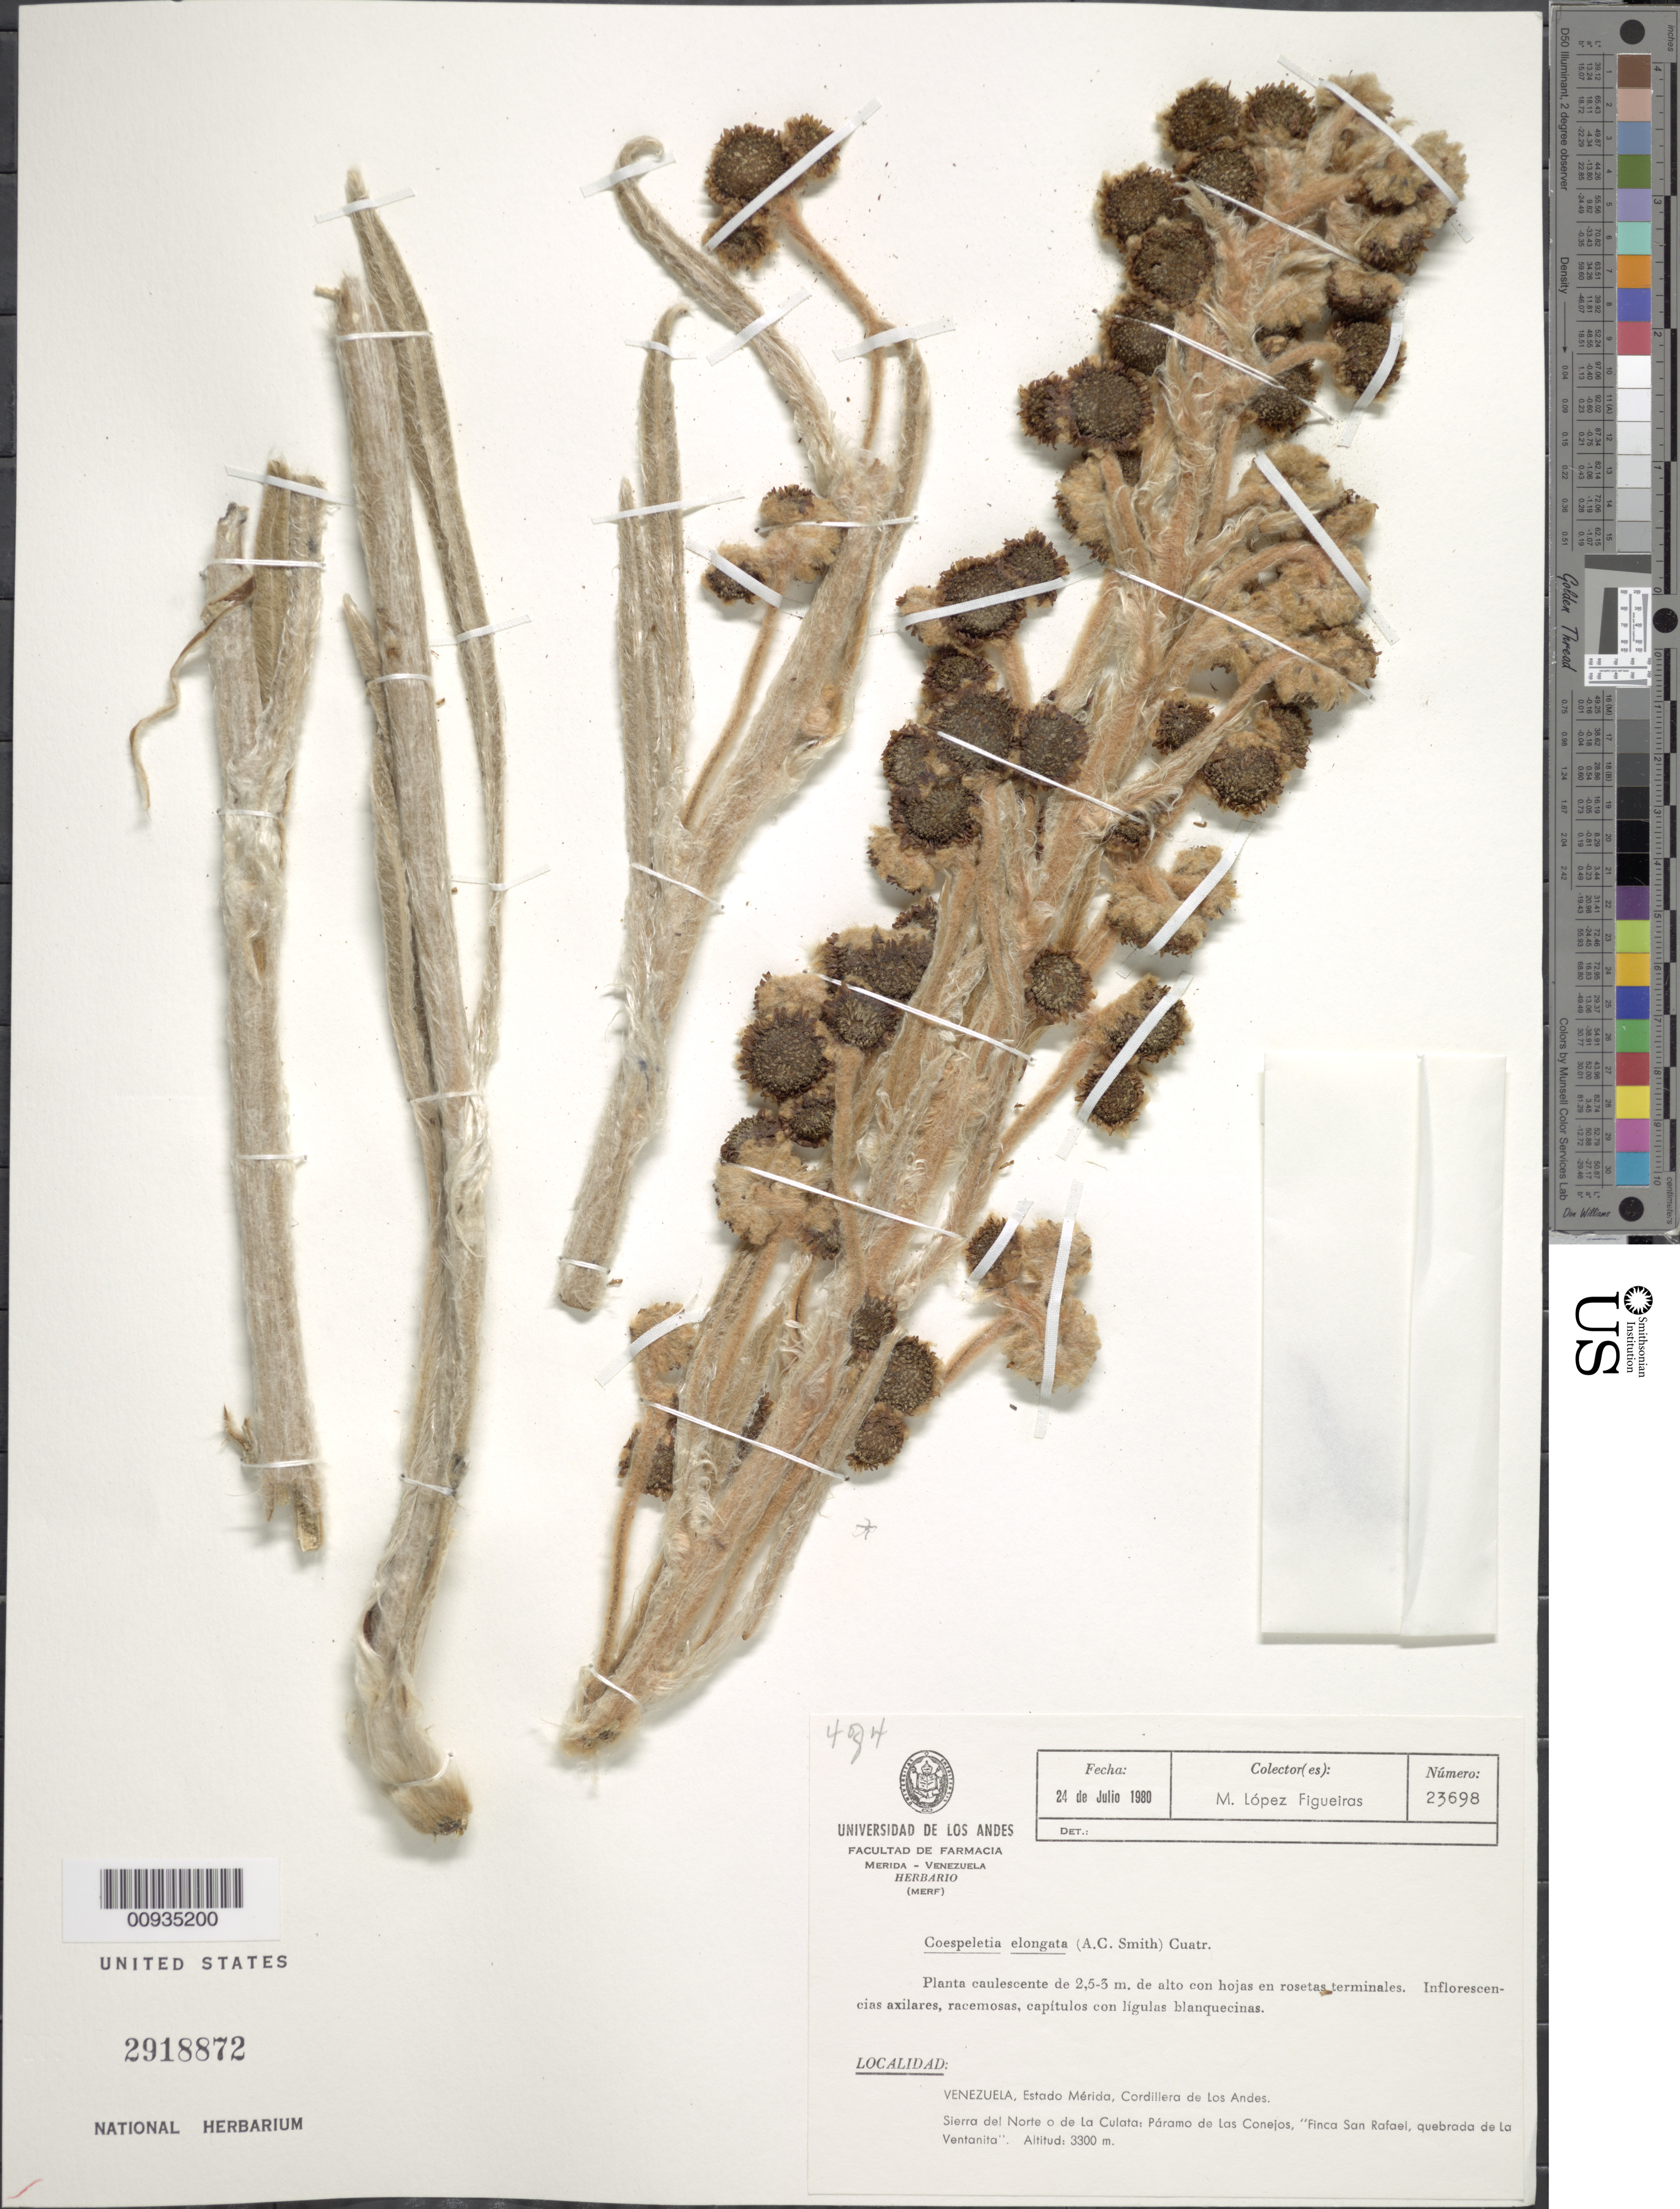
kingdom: Plantae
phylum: Tracheophyta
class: Magnoliopsida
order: Asterales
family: Asteraceae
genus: Coespeletia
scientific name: Coespeletia elongata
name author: (A.C. Sm.) Cuatrec.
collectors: M. López Figueiras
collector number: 23698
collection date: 1980-07-24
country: Venezuela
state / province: Mérida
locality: Cordillera de Los Andes, Sierra del Norte o de La Culata: Paramo de Las Conejos, Finca San Rafael, quebrada de la Ventanita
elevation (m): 3300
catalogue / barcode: US 2918872